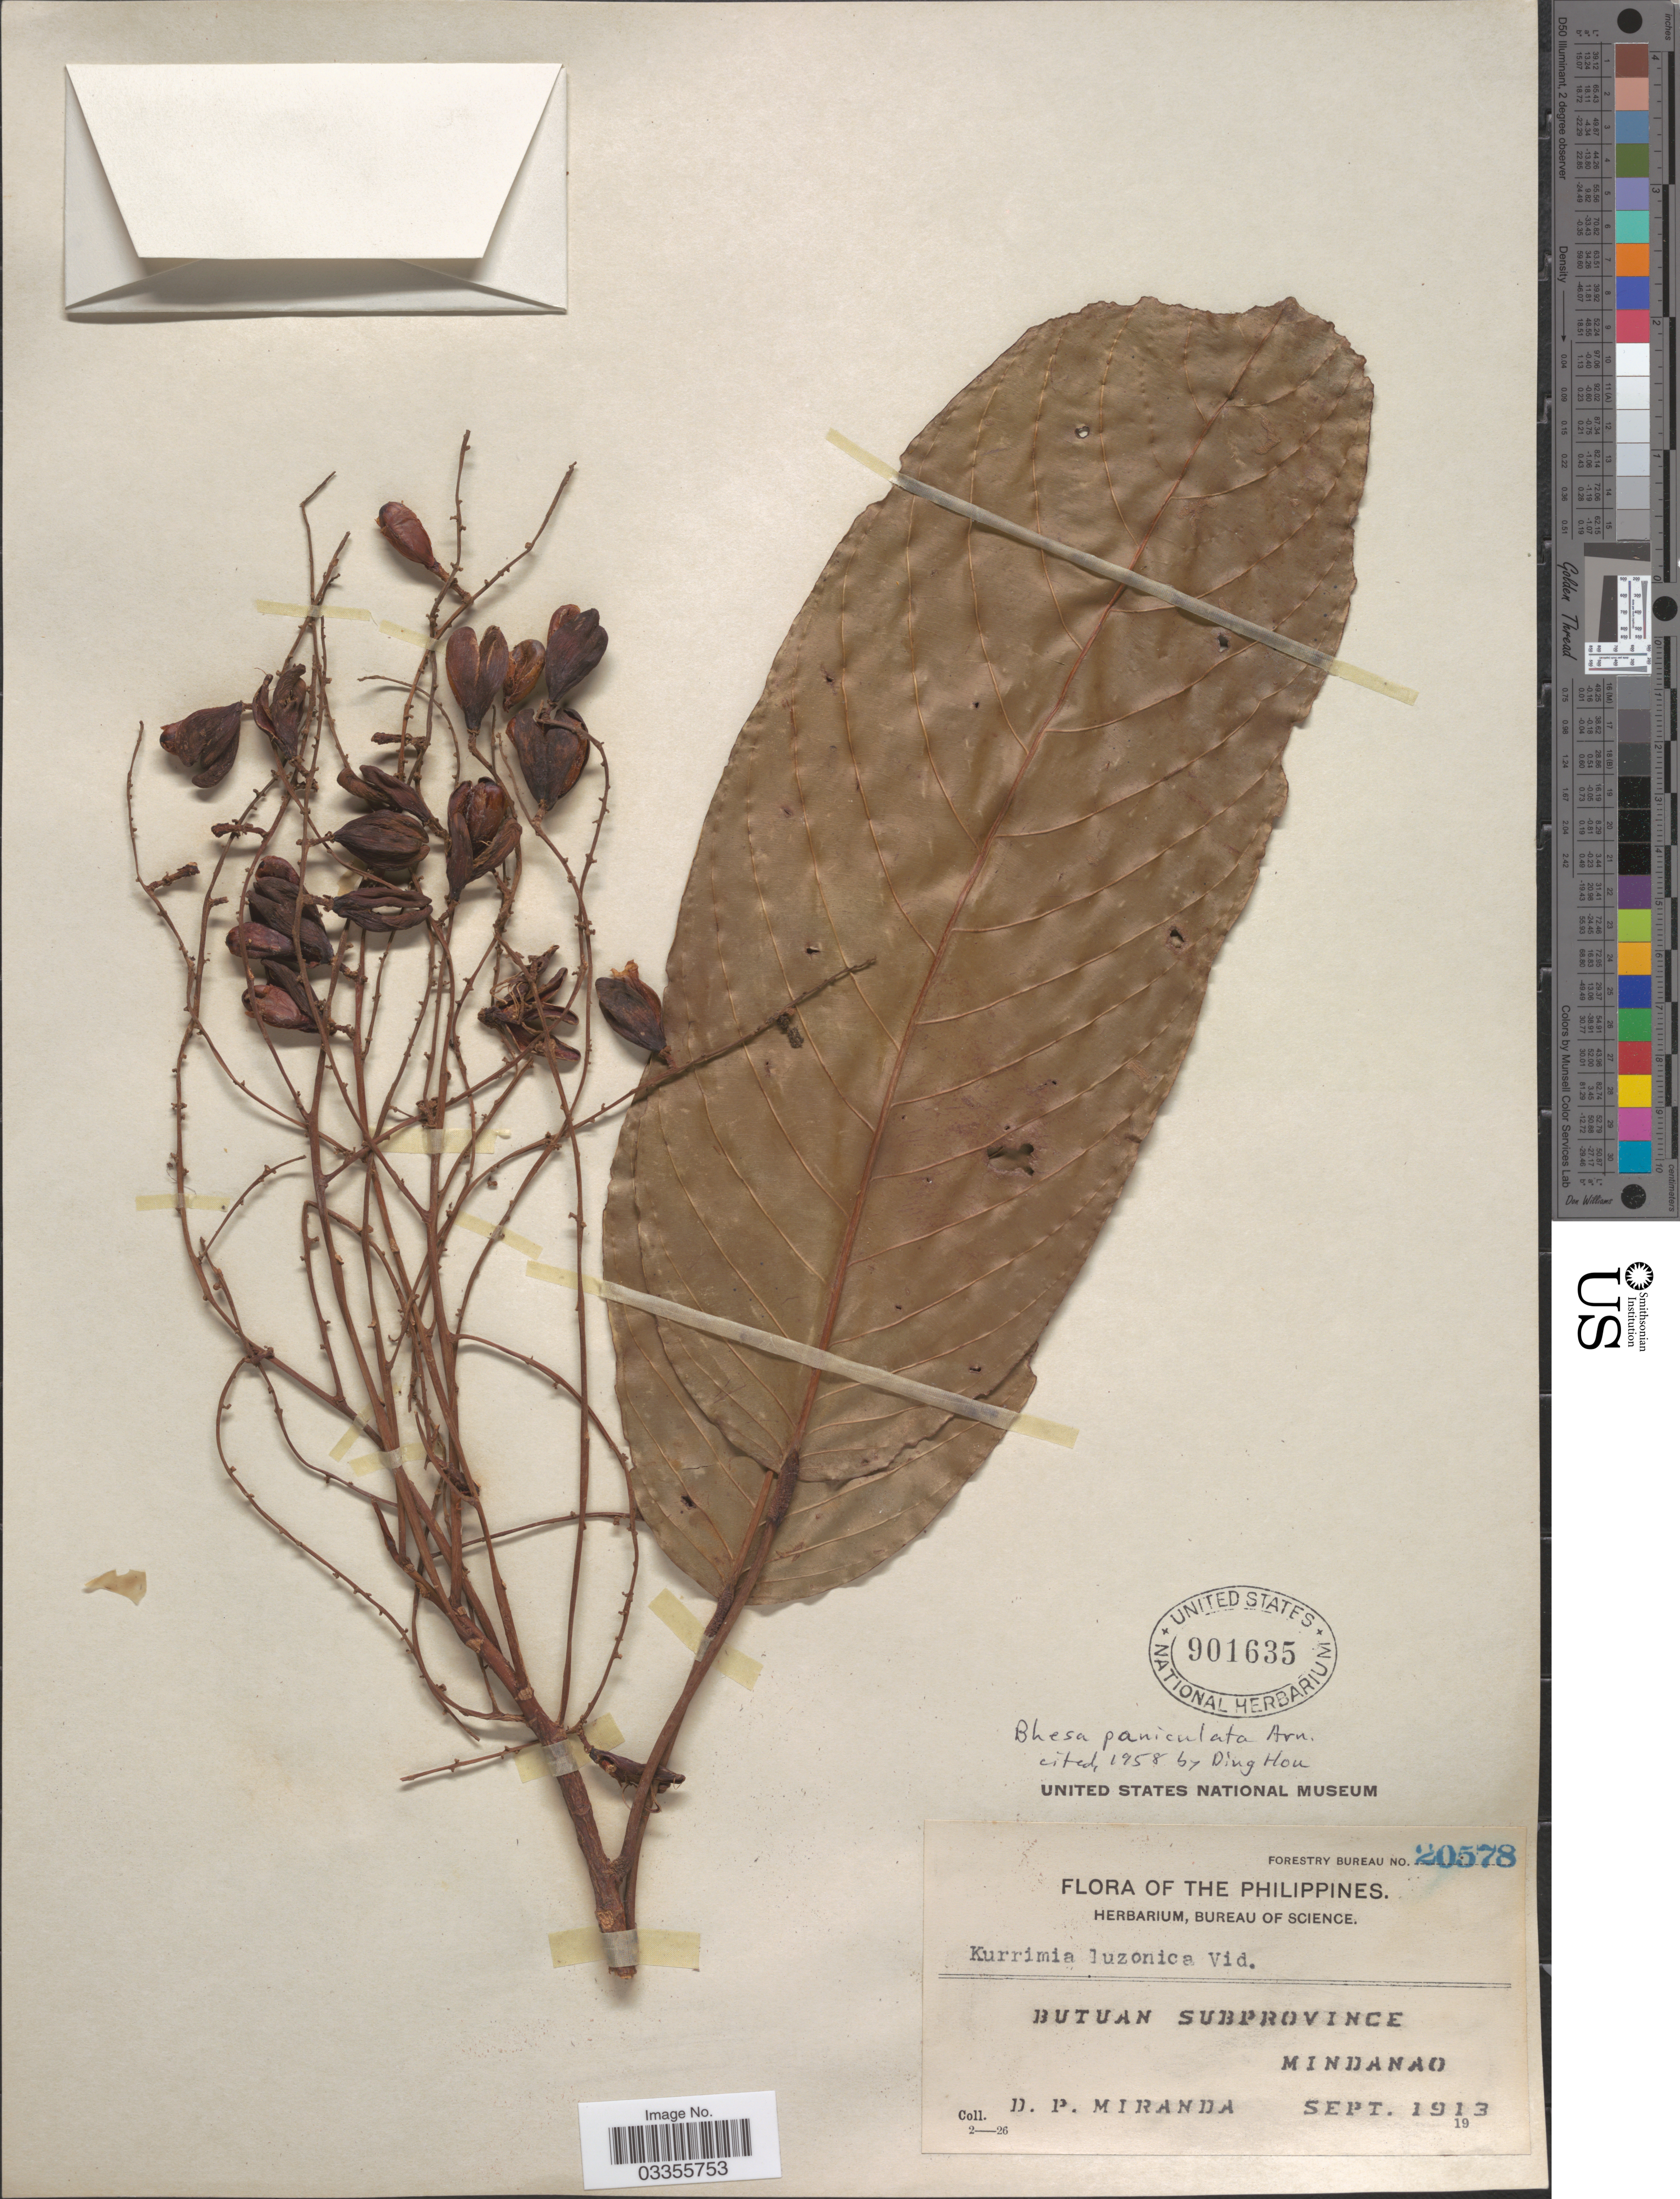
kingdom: Plantae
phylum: Tracheophyta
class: Magnoliopsida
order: Malpighiales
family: Centroplacaceae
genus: Bhesa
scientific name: Bhesa paniculata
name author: (Wall.) Arn.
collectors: D. P. Miranda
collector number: Forestry Bureau 20578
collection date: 1913-09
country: Philippines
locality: Butuan Subprovince. Mindanao.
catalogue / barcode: US 901635